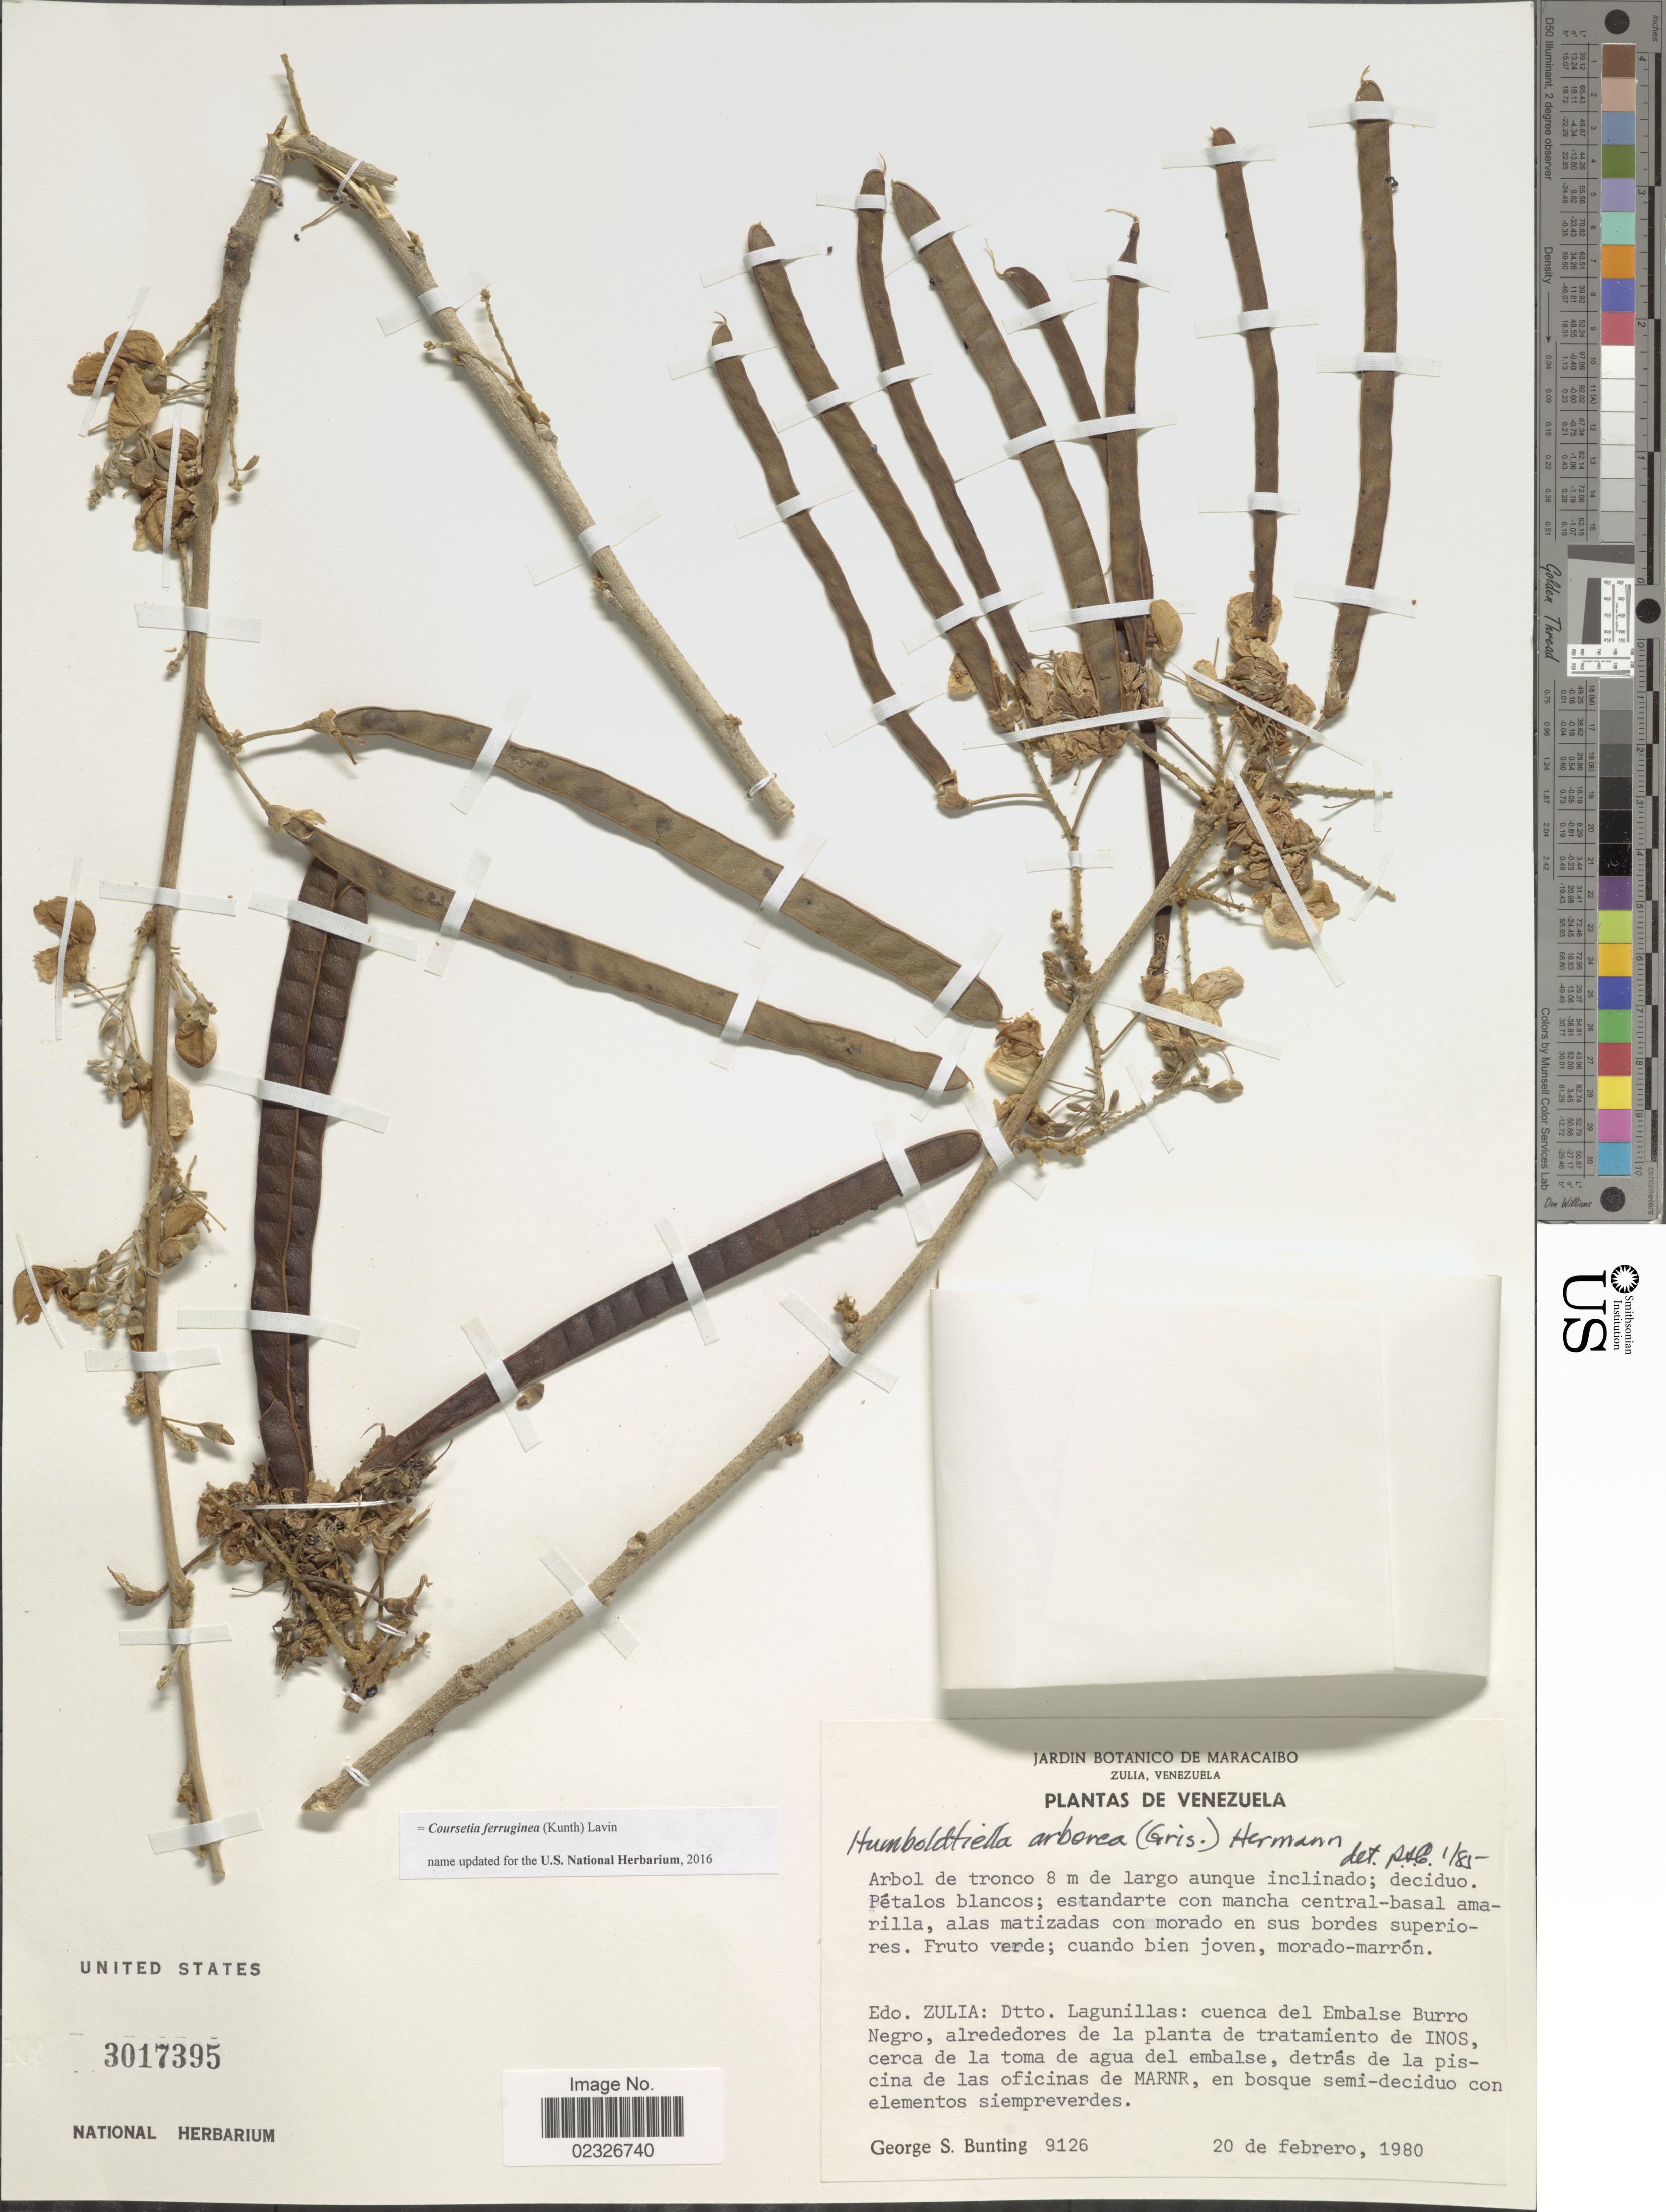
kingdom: Plantae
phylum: Tracheophyta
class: Magnoliopsida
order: Fabales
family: Fabaceae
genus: Coursetia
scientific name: Coursetia ferruginea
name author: (Kunth) Lavin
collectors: G. S. Bunting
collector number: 9126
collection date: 1980-02-20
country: Venezuela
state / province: Zulia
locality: Edo. Zulia: Dtto. Lagunillas: cuenca del Embalse Burro Negro, alrededores de la planta de tratamiento de Inos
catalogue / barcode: US 3017395